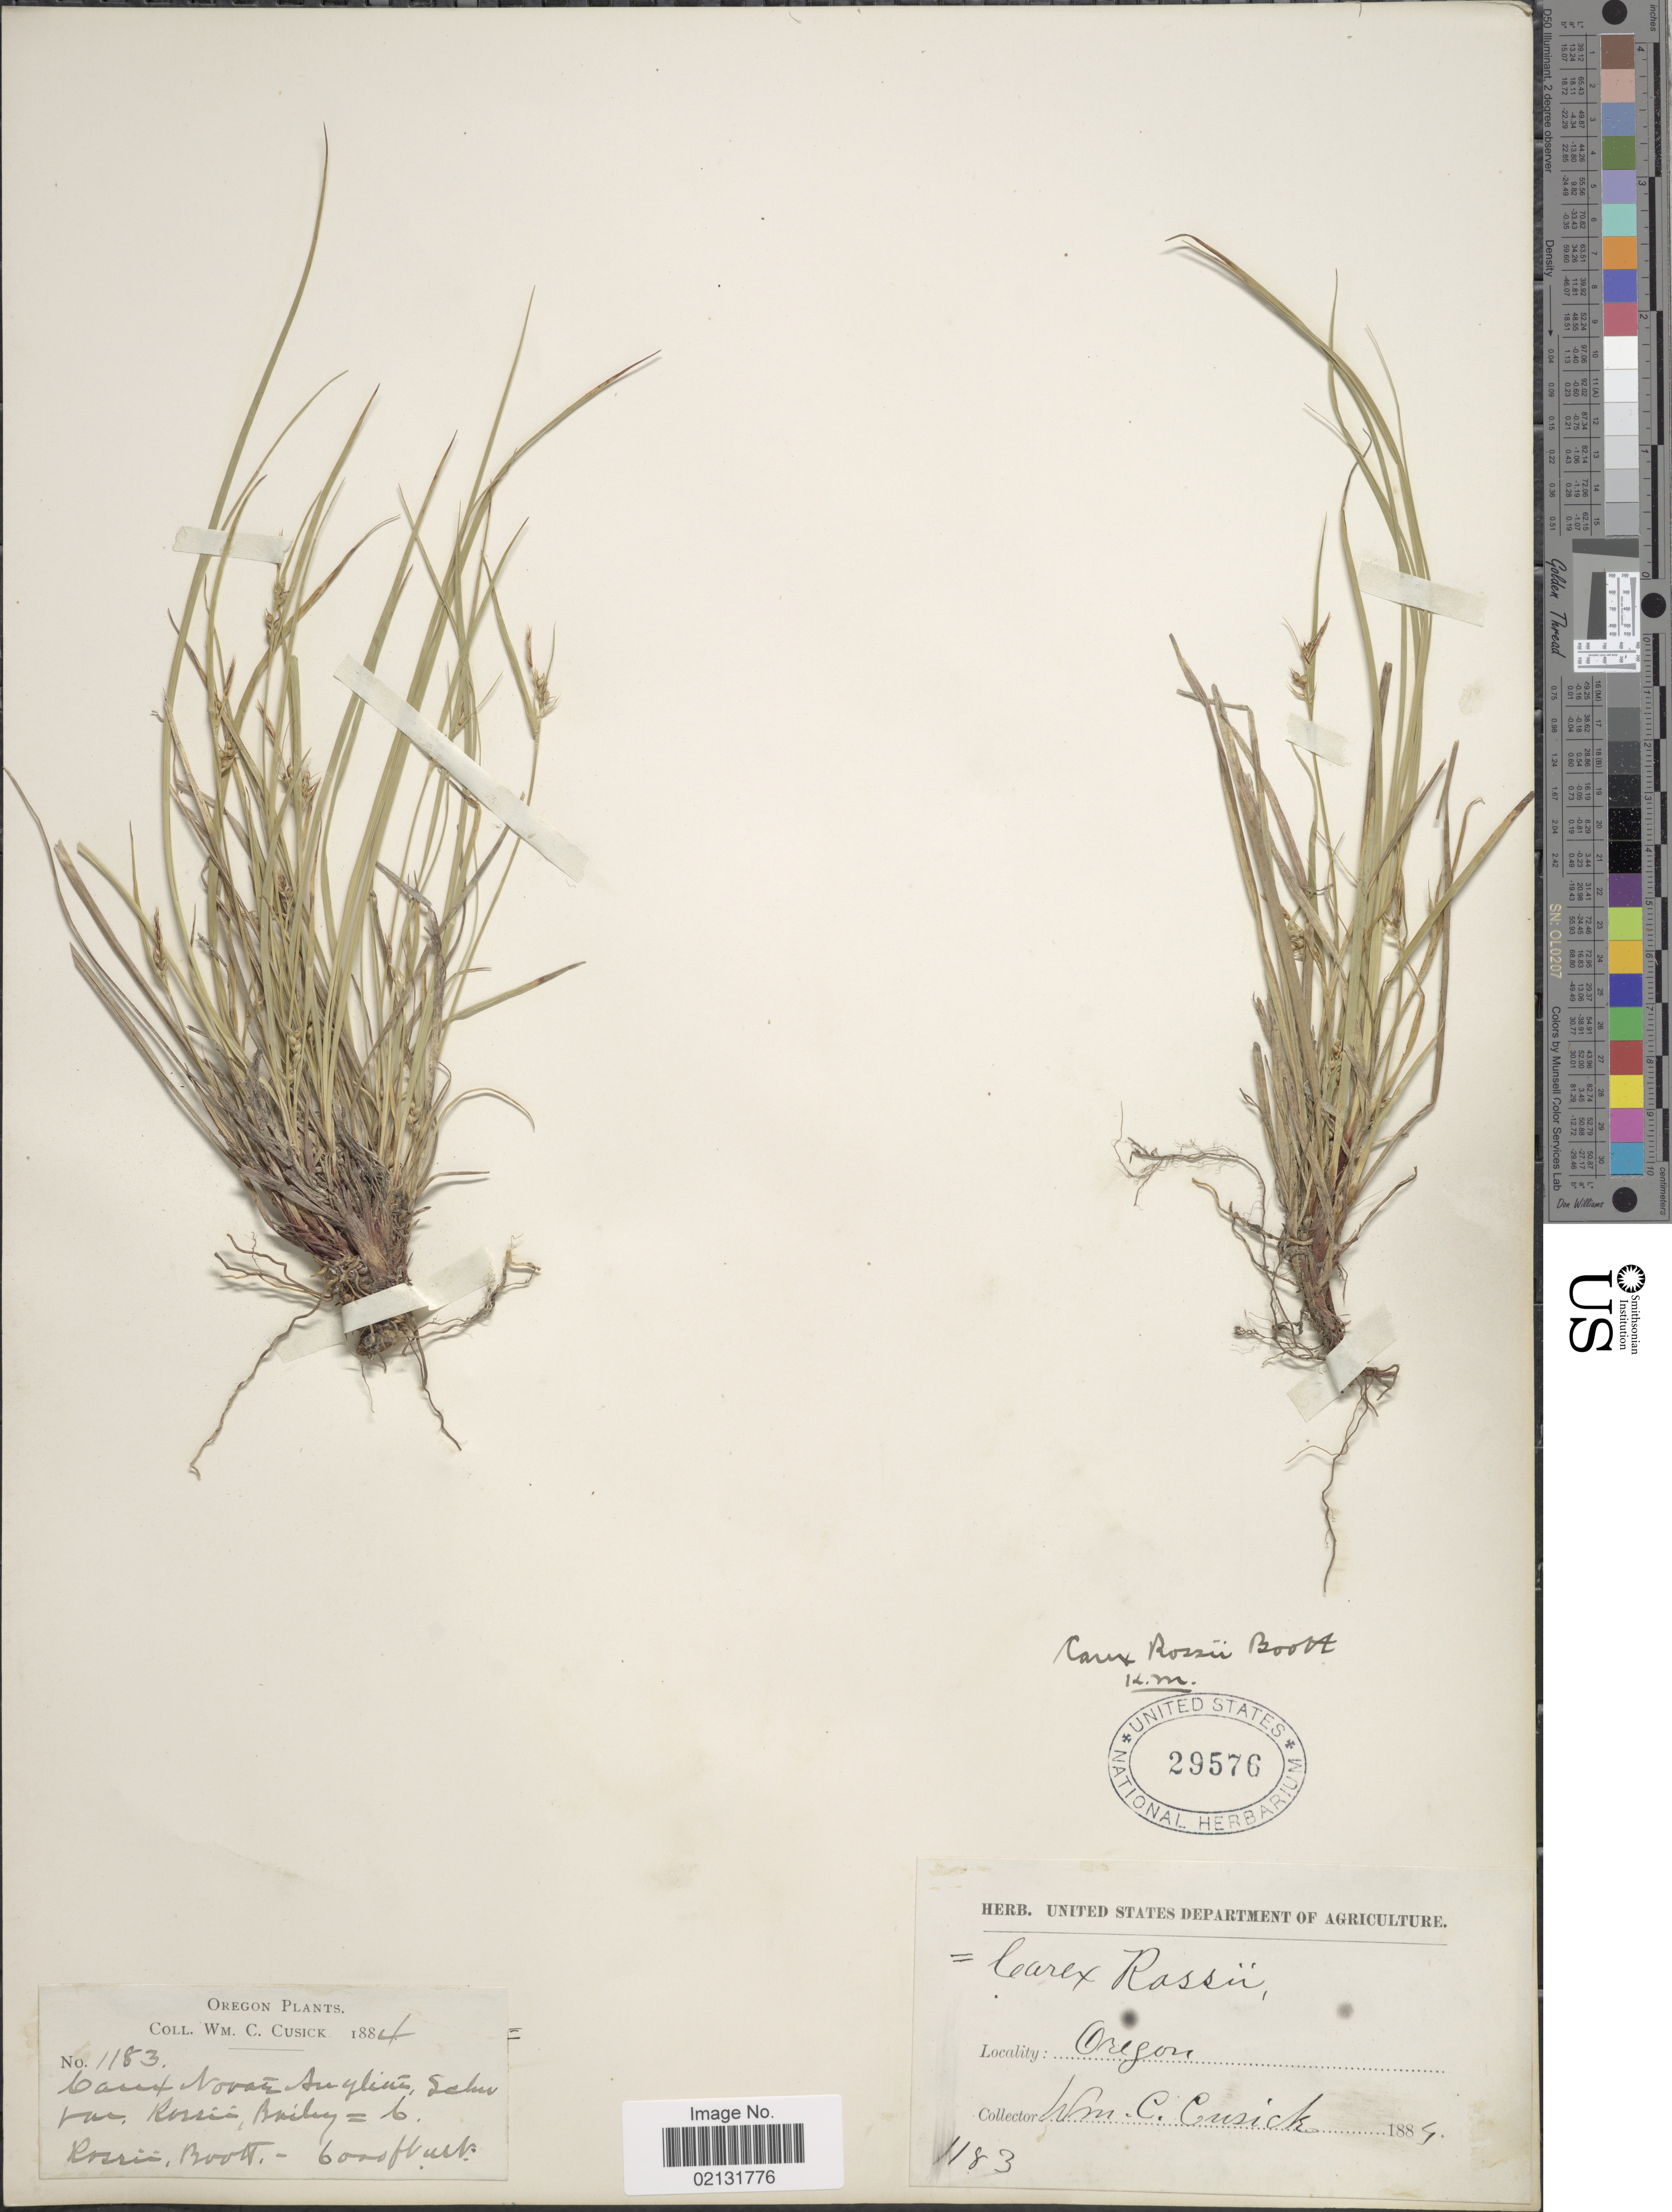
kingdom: Plantae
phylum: Tracheophyta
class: Liliopsida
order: Poales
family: Cyperaceae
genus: Carex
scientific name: Carex rossii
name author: Boott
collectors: W. C. Cusick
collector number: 1183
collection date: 1884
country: United States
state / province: Oregon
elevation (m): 1829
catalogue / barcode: US 29576